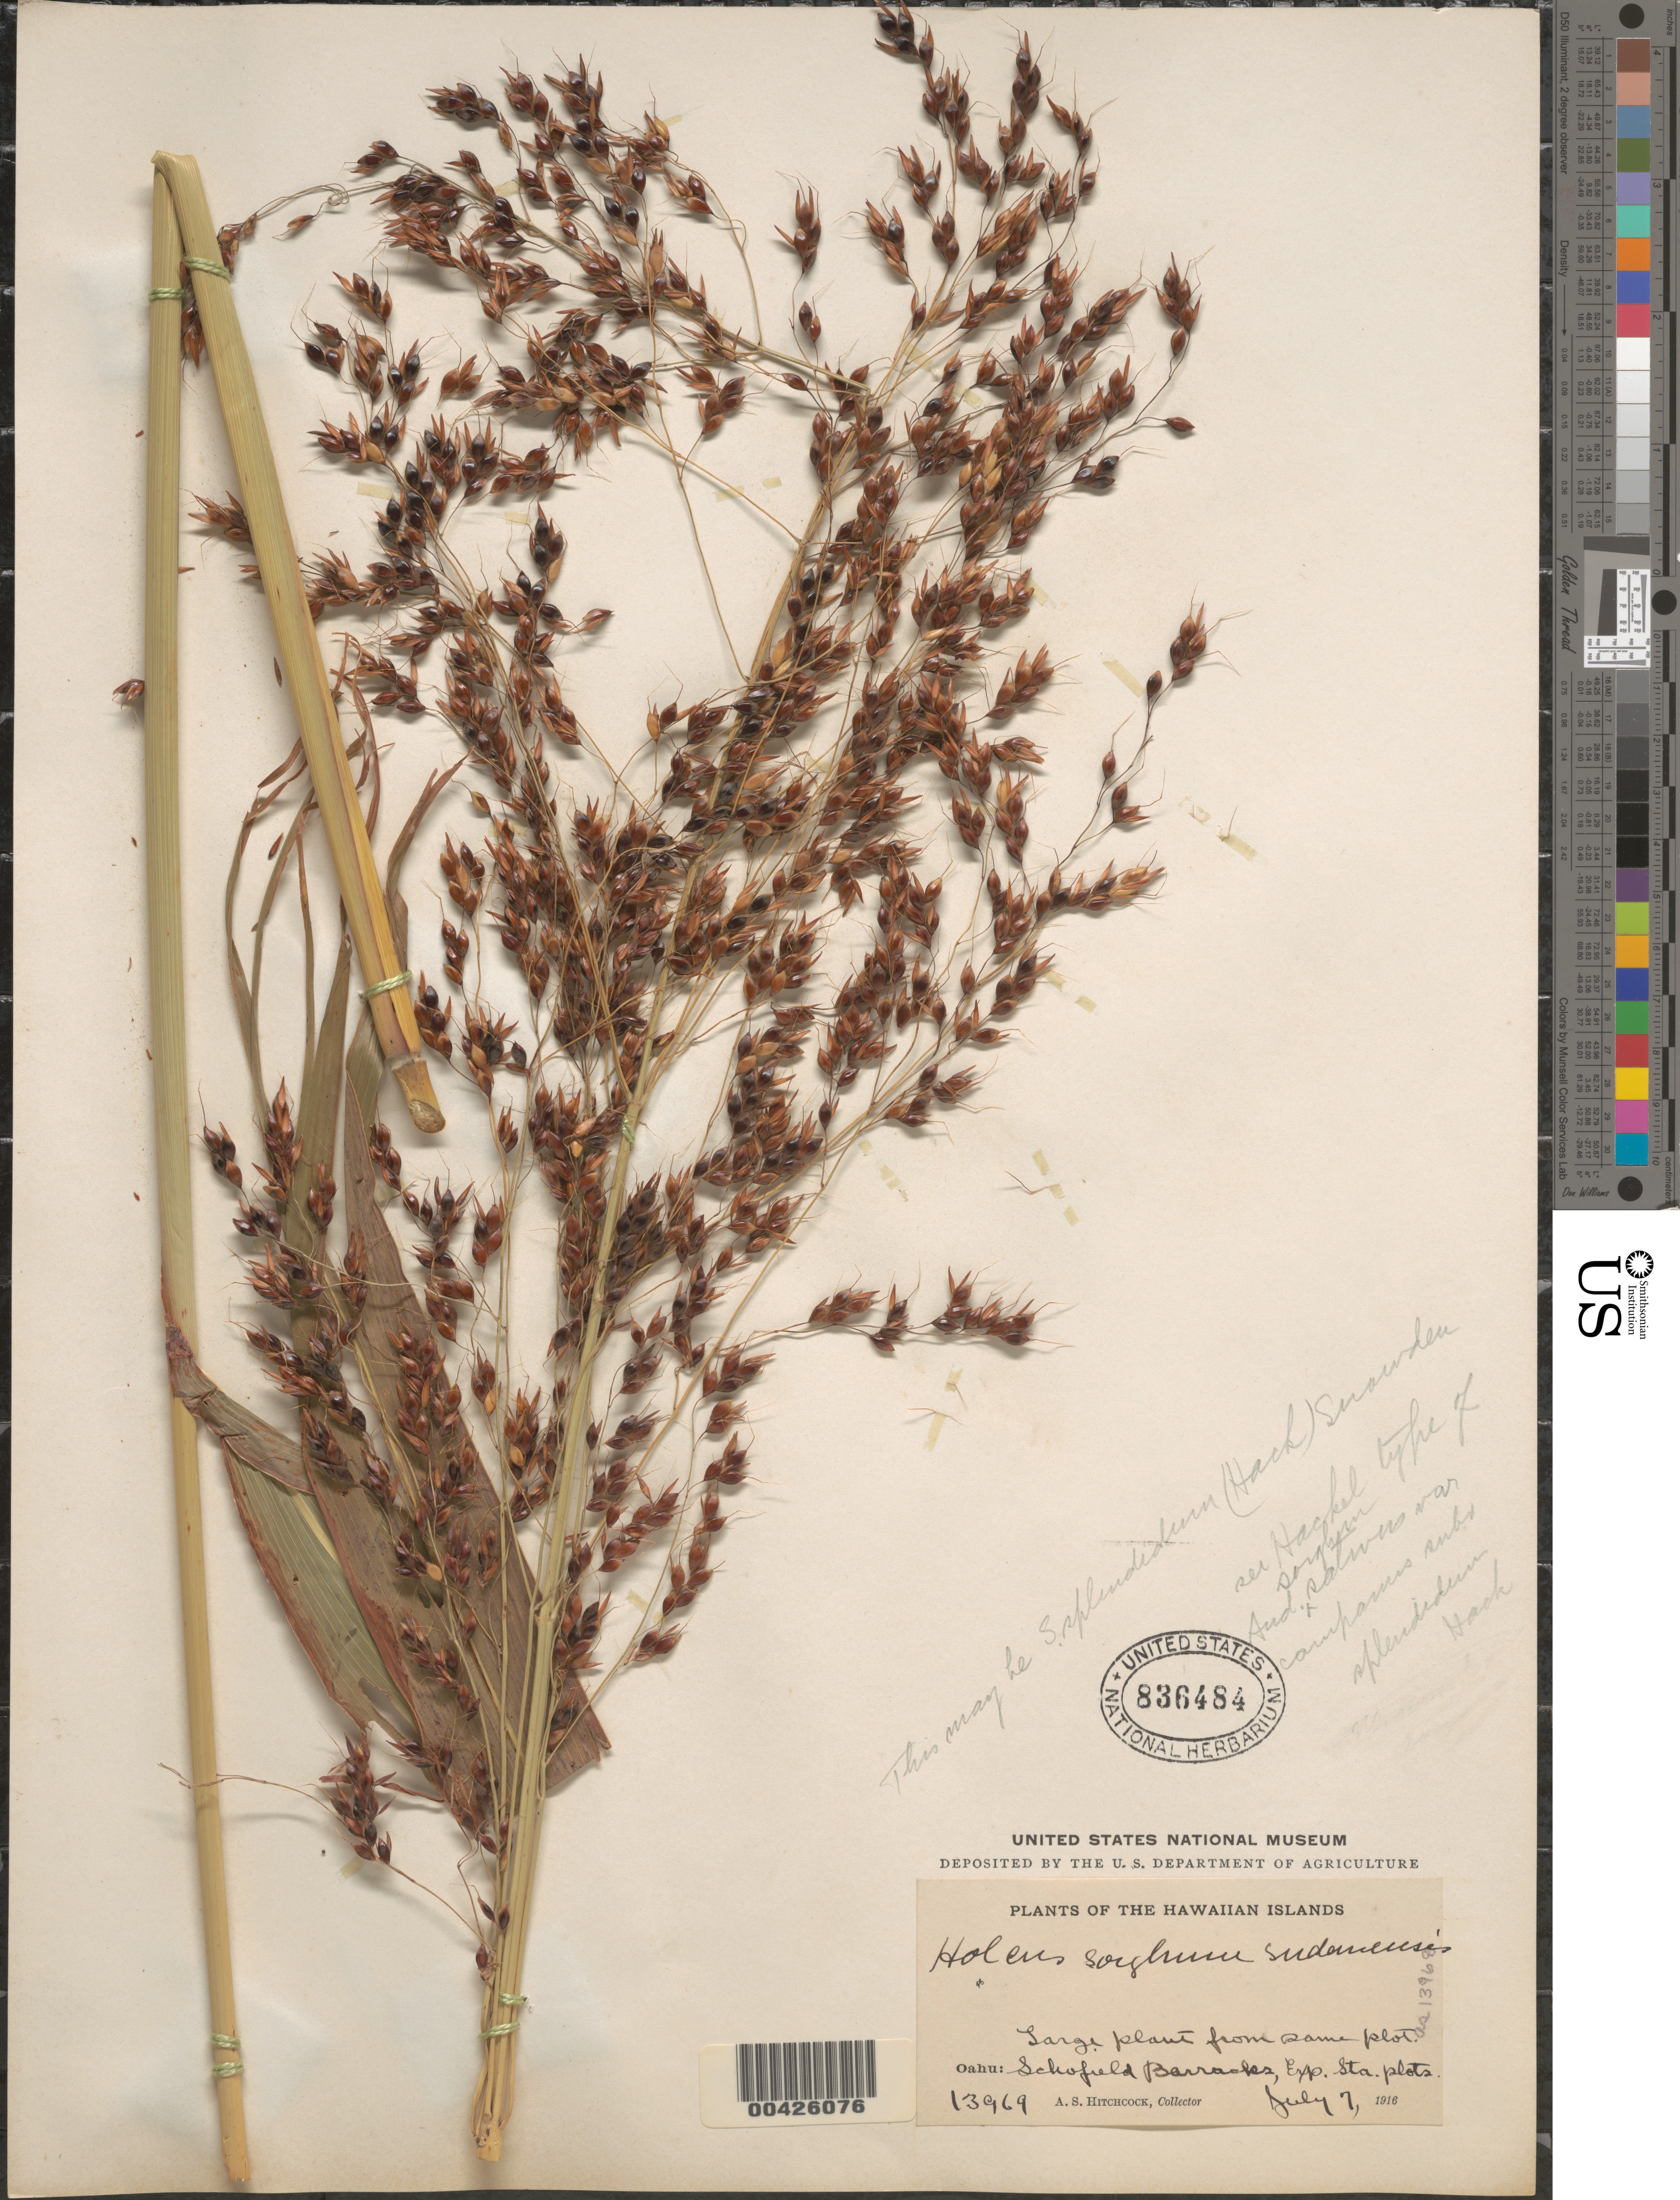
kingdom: Plantae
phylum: Tracheophyta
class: Liliopsida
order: Poales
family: Poaceae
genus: Sorghum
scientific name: Sorghum bicolor nothosubsp. drummondii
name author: (Nees ex Steud.) de Wet ex Davidse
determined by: Faccenda, K.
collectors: A. S. Hitchcock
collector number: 13969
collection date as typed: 7 Jul 1916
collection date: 1916-07-07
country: United States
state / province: Hawaii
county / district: Honolulu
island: Oahu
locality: Schofield Barracks, Exp. Sta. plots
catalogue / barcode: US 836484